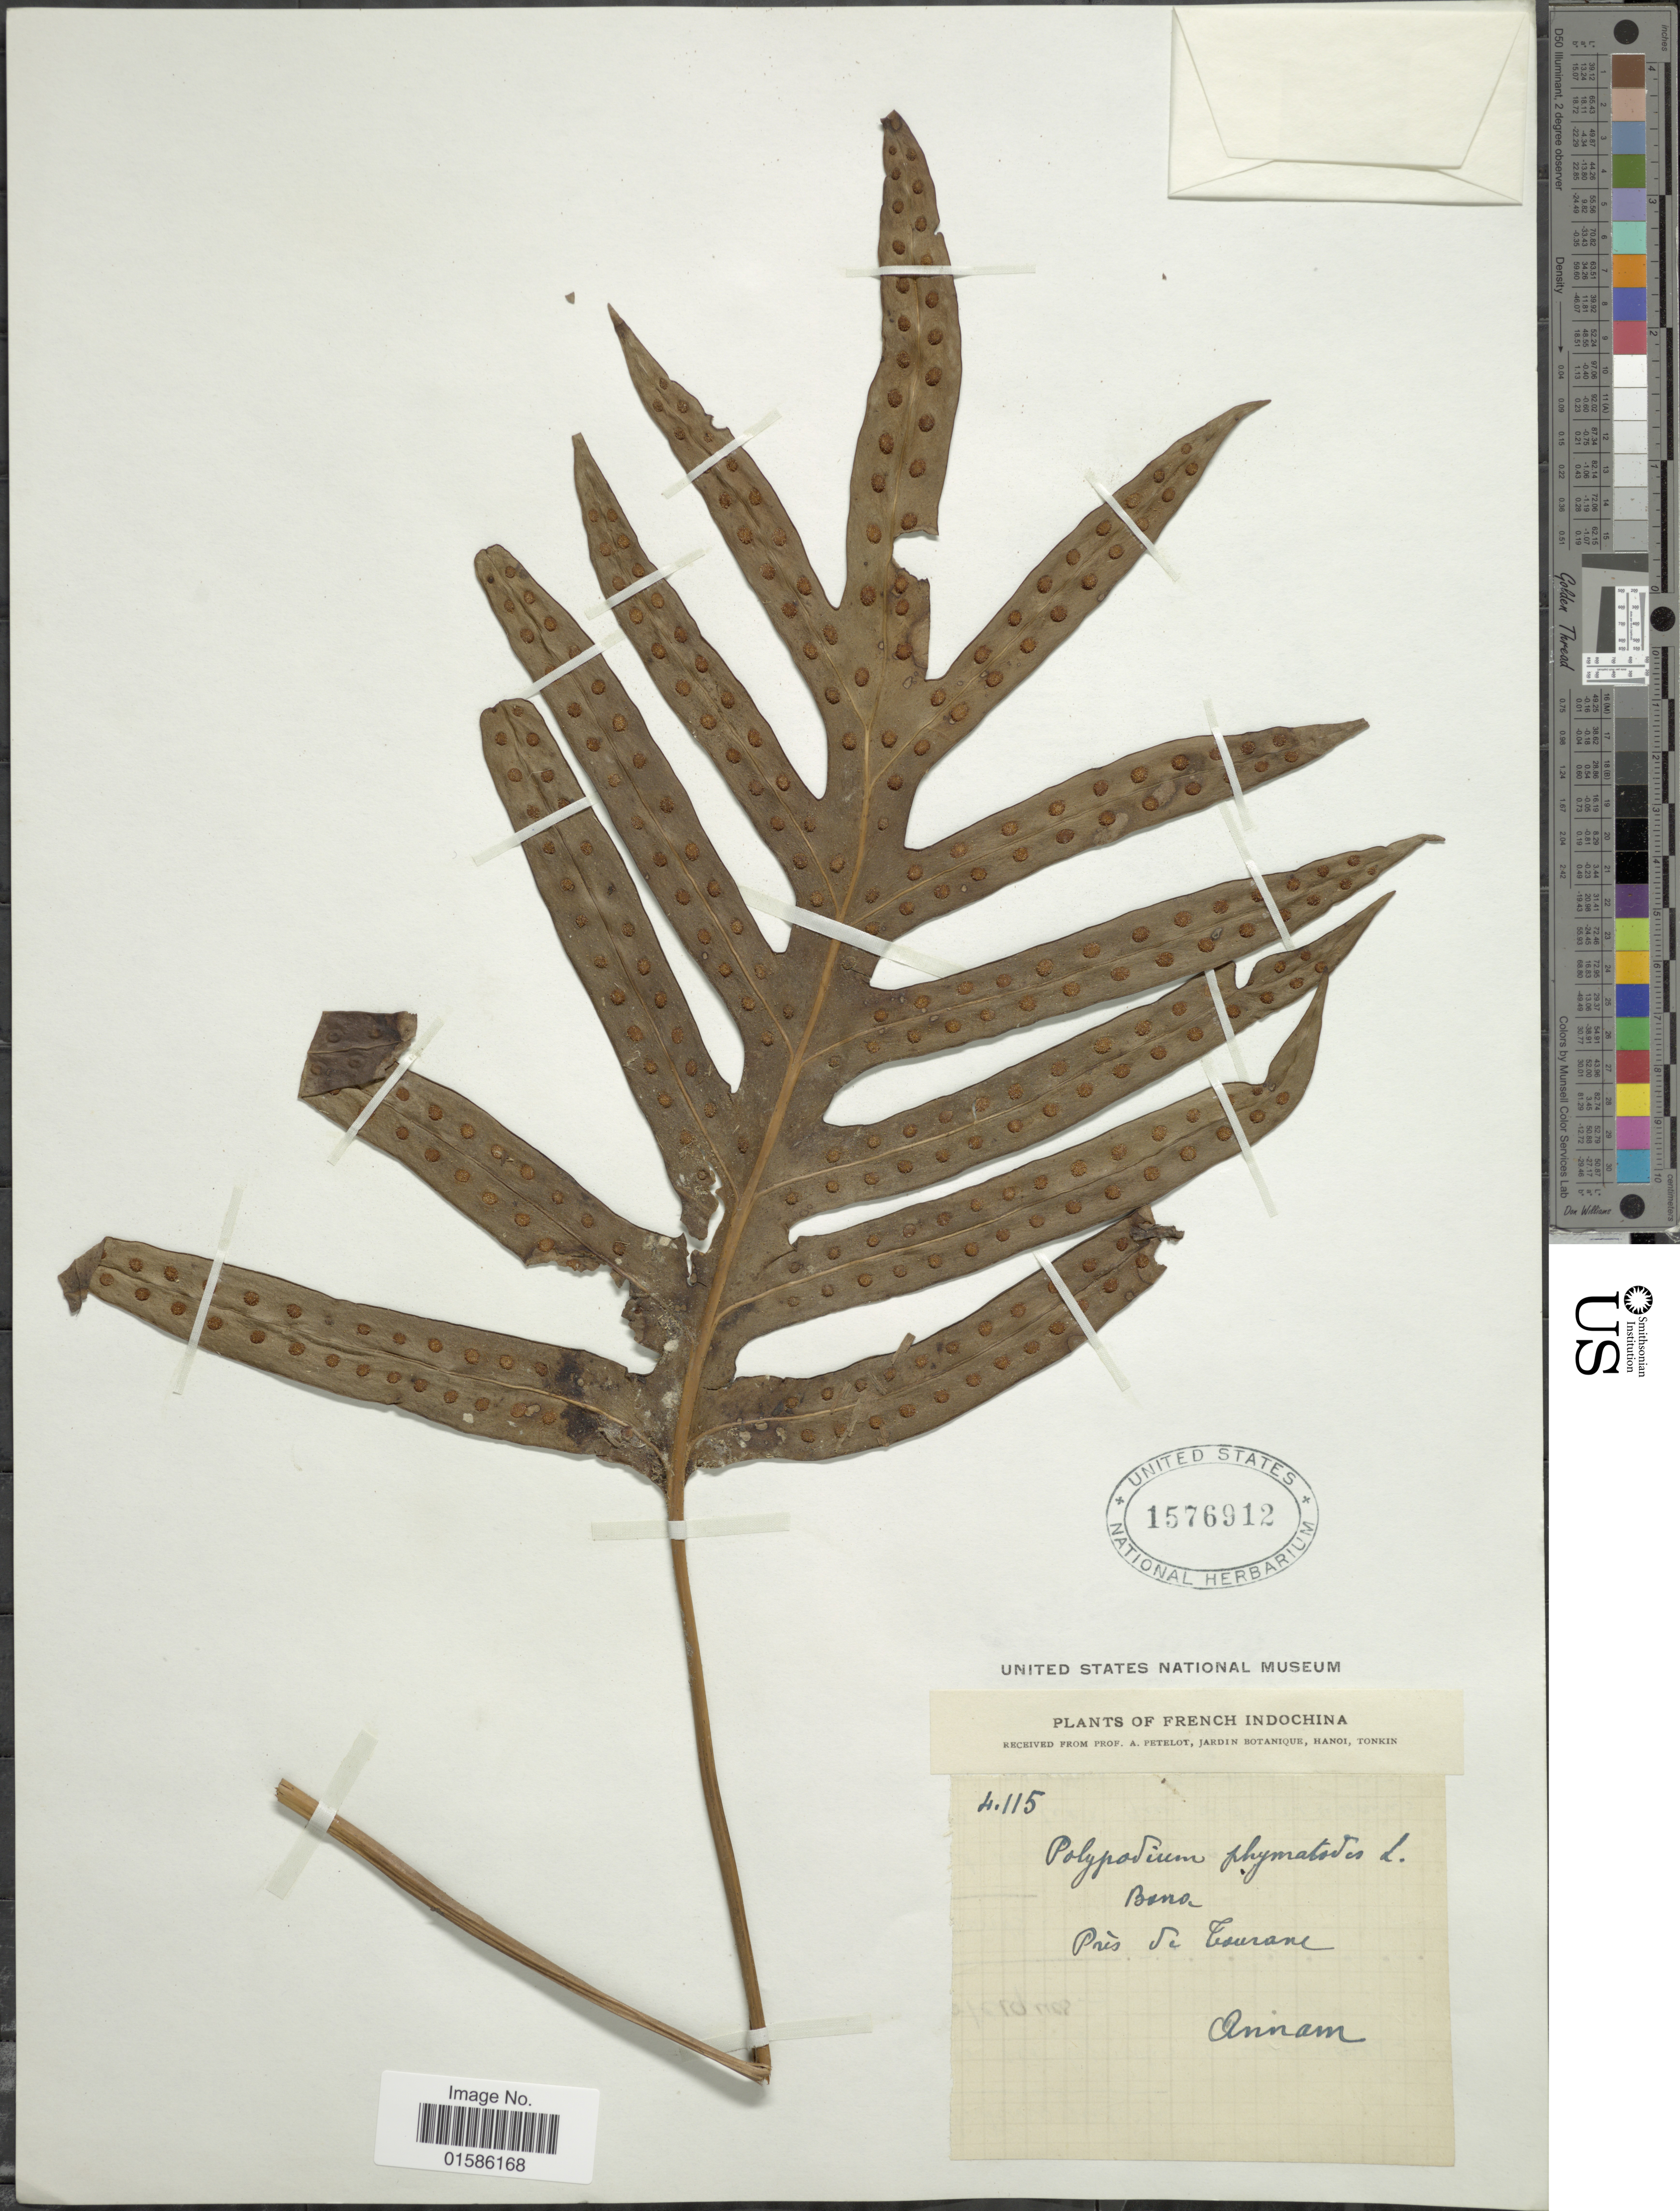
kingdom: Plantae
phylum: Tracheophyta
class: Polypodiopsida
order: Polypodiales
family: Polypodiaceae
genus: Microsorum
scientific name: Microsorum scolopendria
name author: (Burm. f.) Copel.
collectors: A. Petelot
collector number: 4115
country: Vietnam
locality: French Indochina, Près de Courane, Annam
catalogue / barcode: US 1576912